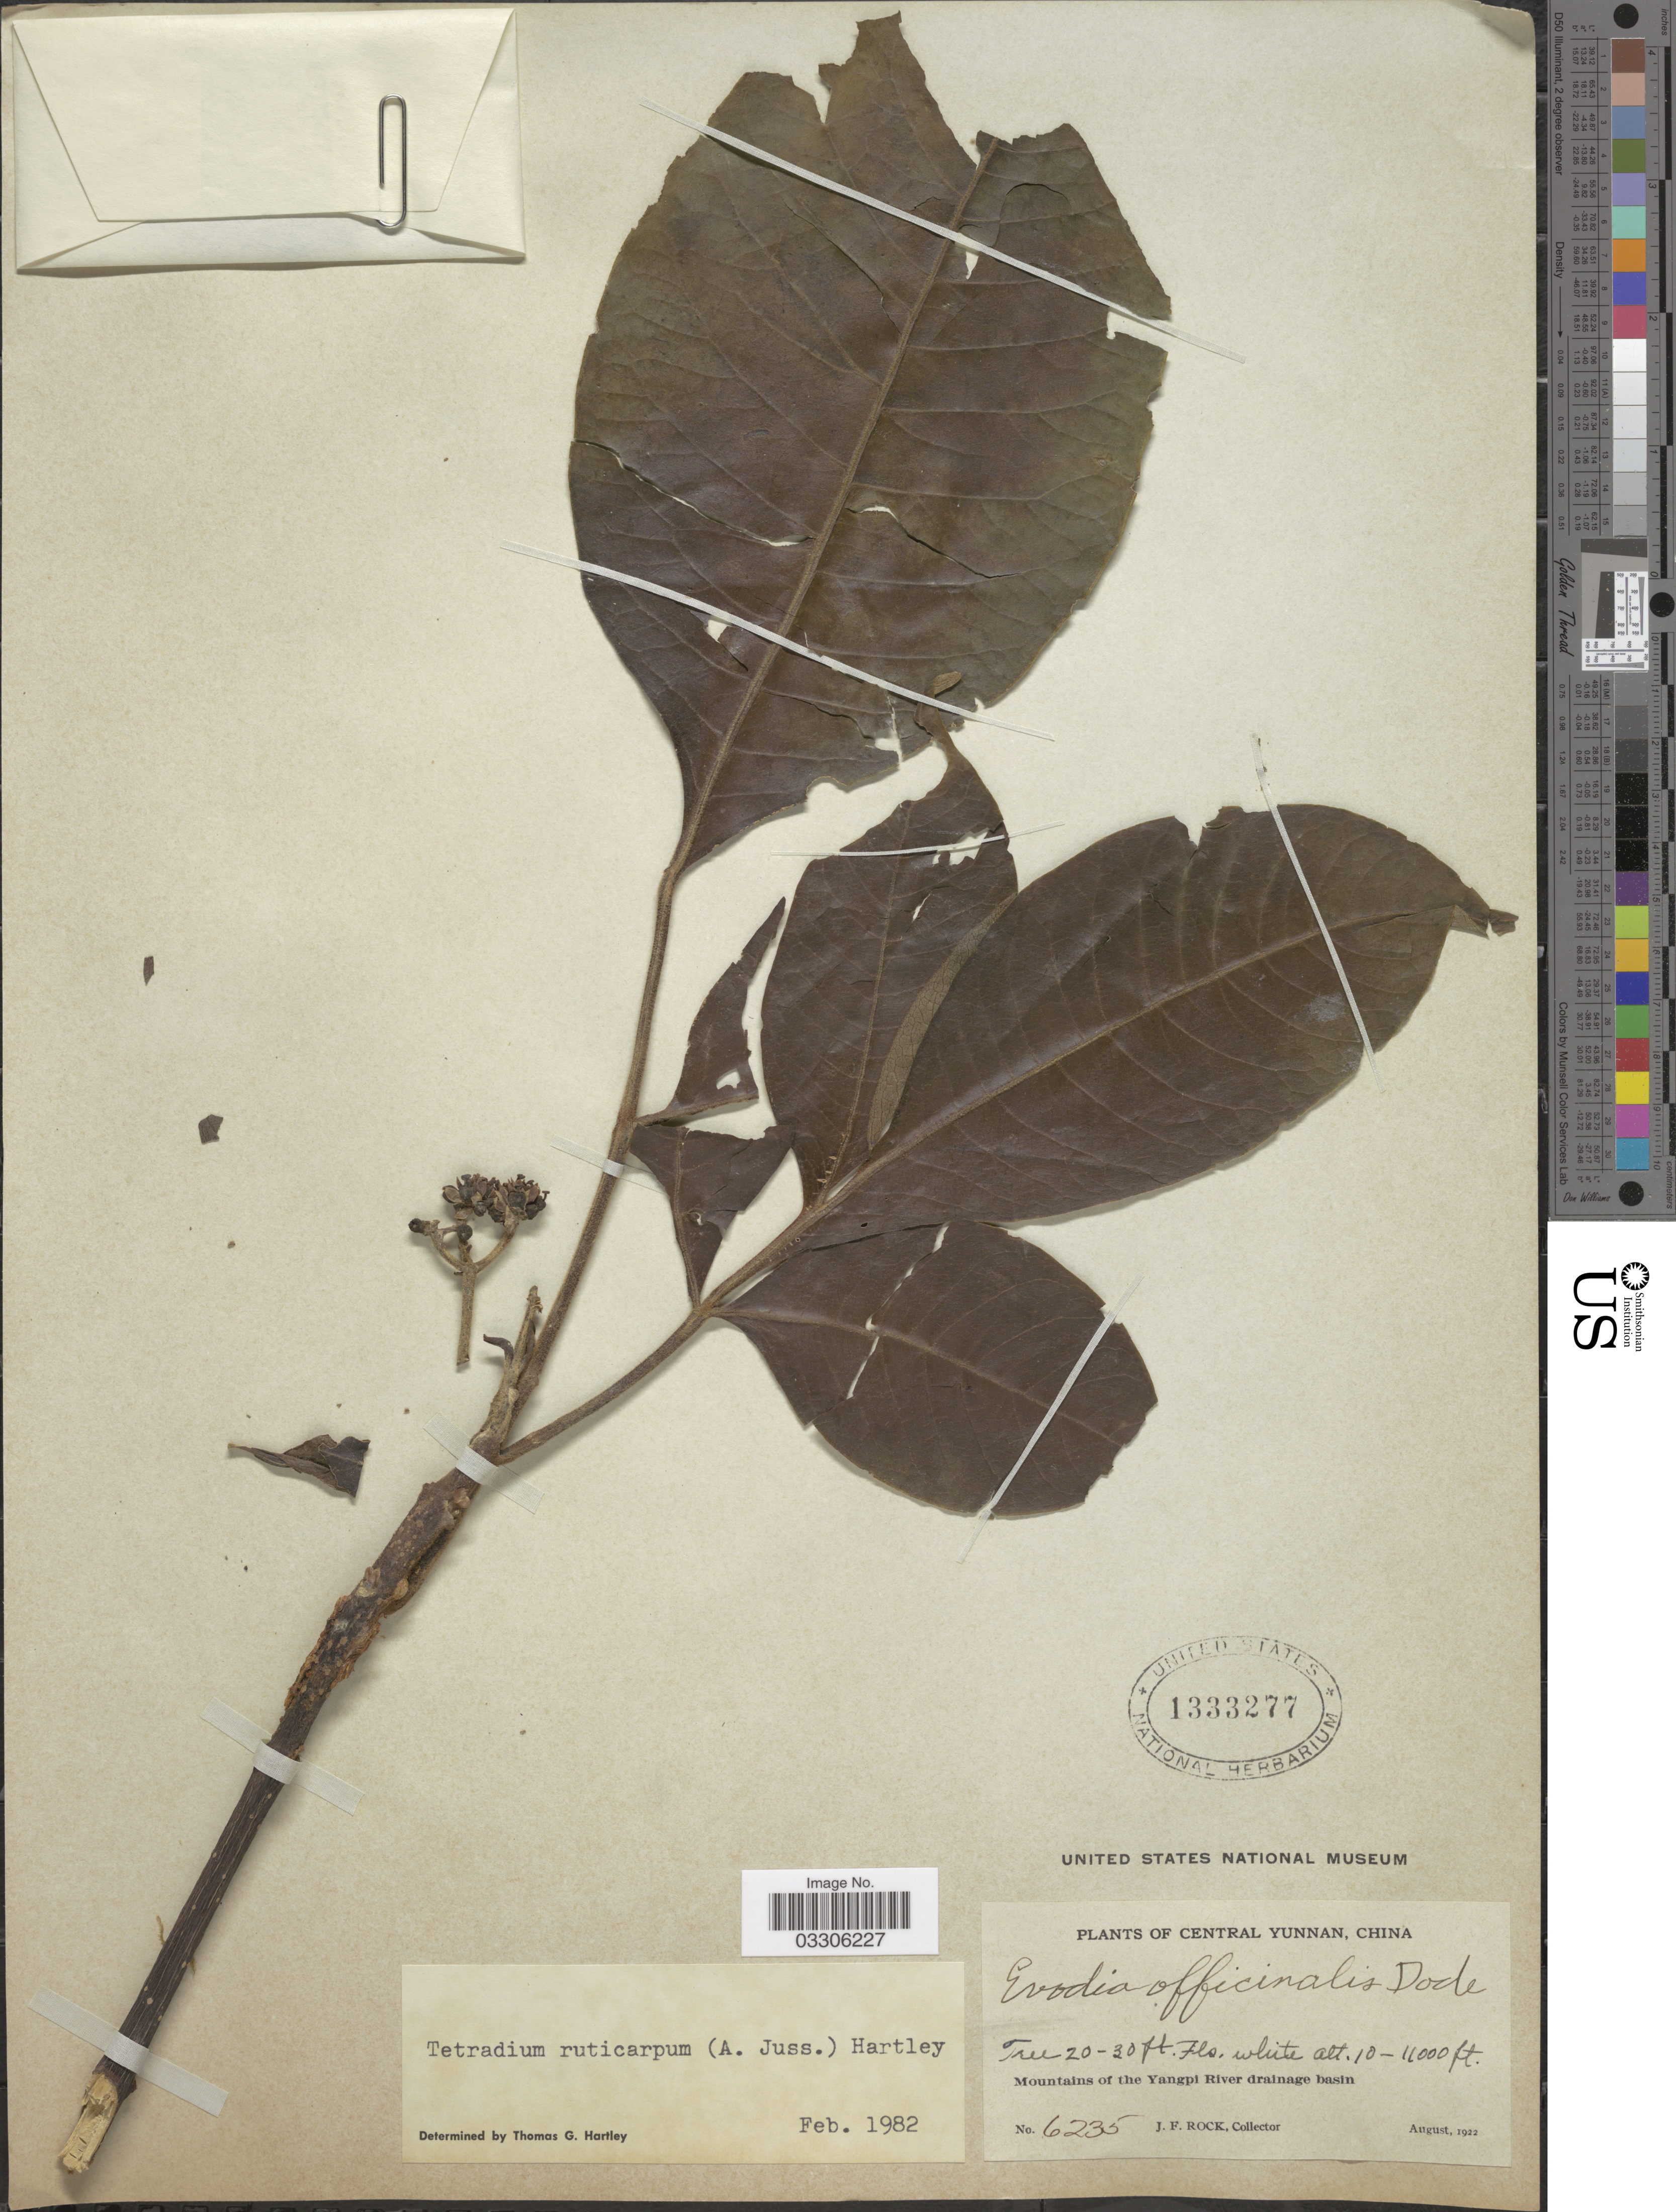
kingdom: Plantae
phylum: Tracheophyta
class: Magnoliopsida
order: Sapindales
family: Rutaceae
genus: Tetradium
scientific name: Tetradium ruticarpum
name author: (A. Juss.) T.G. Hartley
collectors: J. Rock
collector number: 6235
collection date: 1922-08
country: China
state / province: Yunnan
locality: Central Yunnan. Mountains of the Yangpi River drainage basin.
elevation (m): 3048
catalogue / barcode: US 1333277